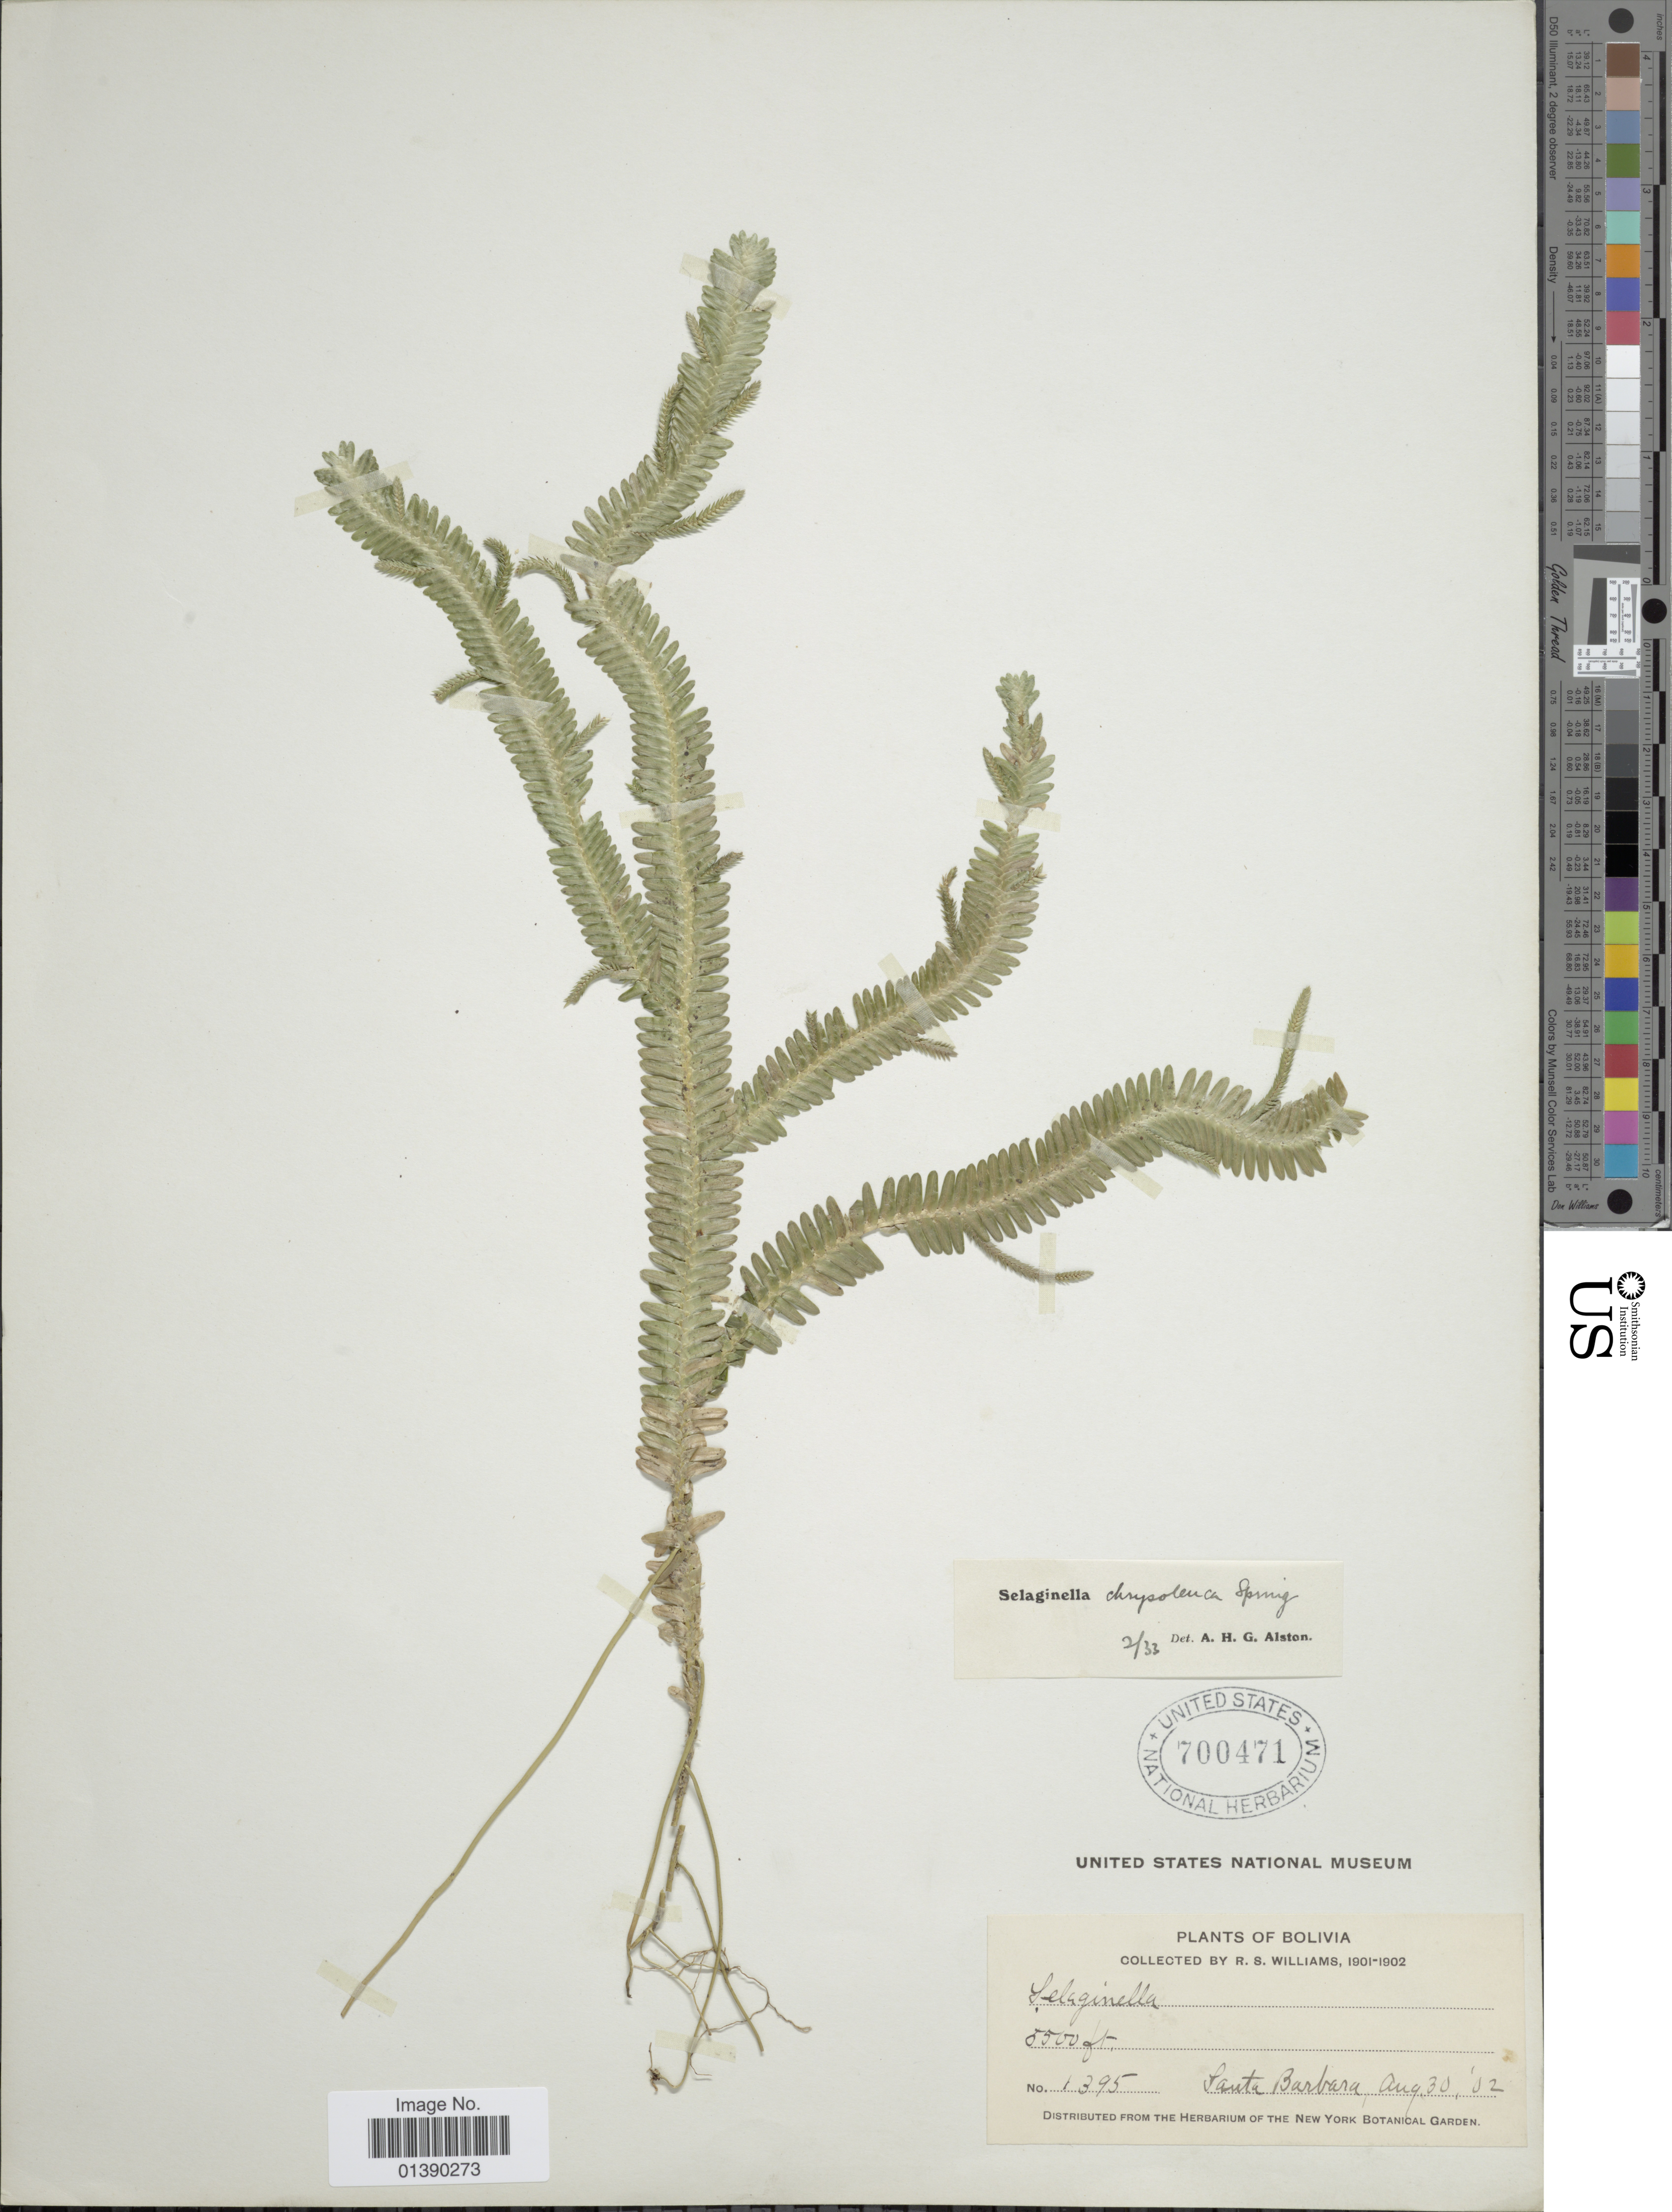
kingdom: Plantae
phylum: Tracheophyta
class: Lycopodiopsida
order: Selaginellales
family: Selaginellaceae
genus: Selaginella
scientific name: Selaginella chrysoleuca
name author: Spring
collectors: R. S. Williams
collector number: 1395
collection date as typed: Aug. 30, '02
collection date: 1902-08-30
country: Bolivia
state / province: La Paz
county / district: Franz Tamayo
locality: Santa Barbara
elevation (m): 1676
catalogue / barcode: US 700471